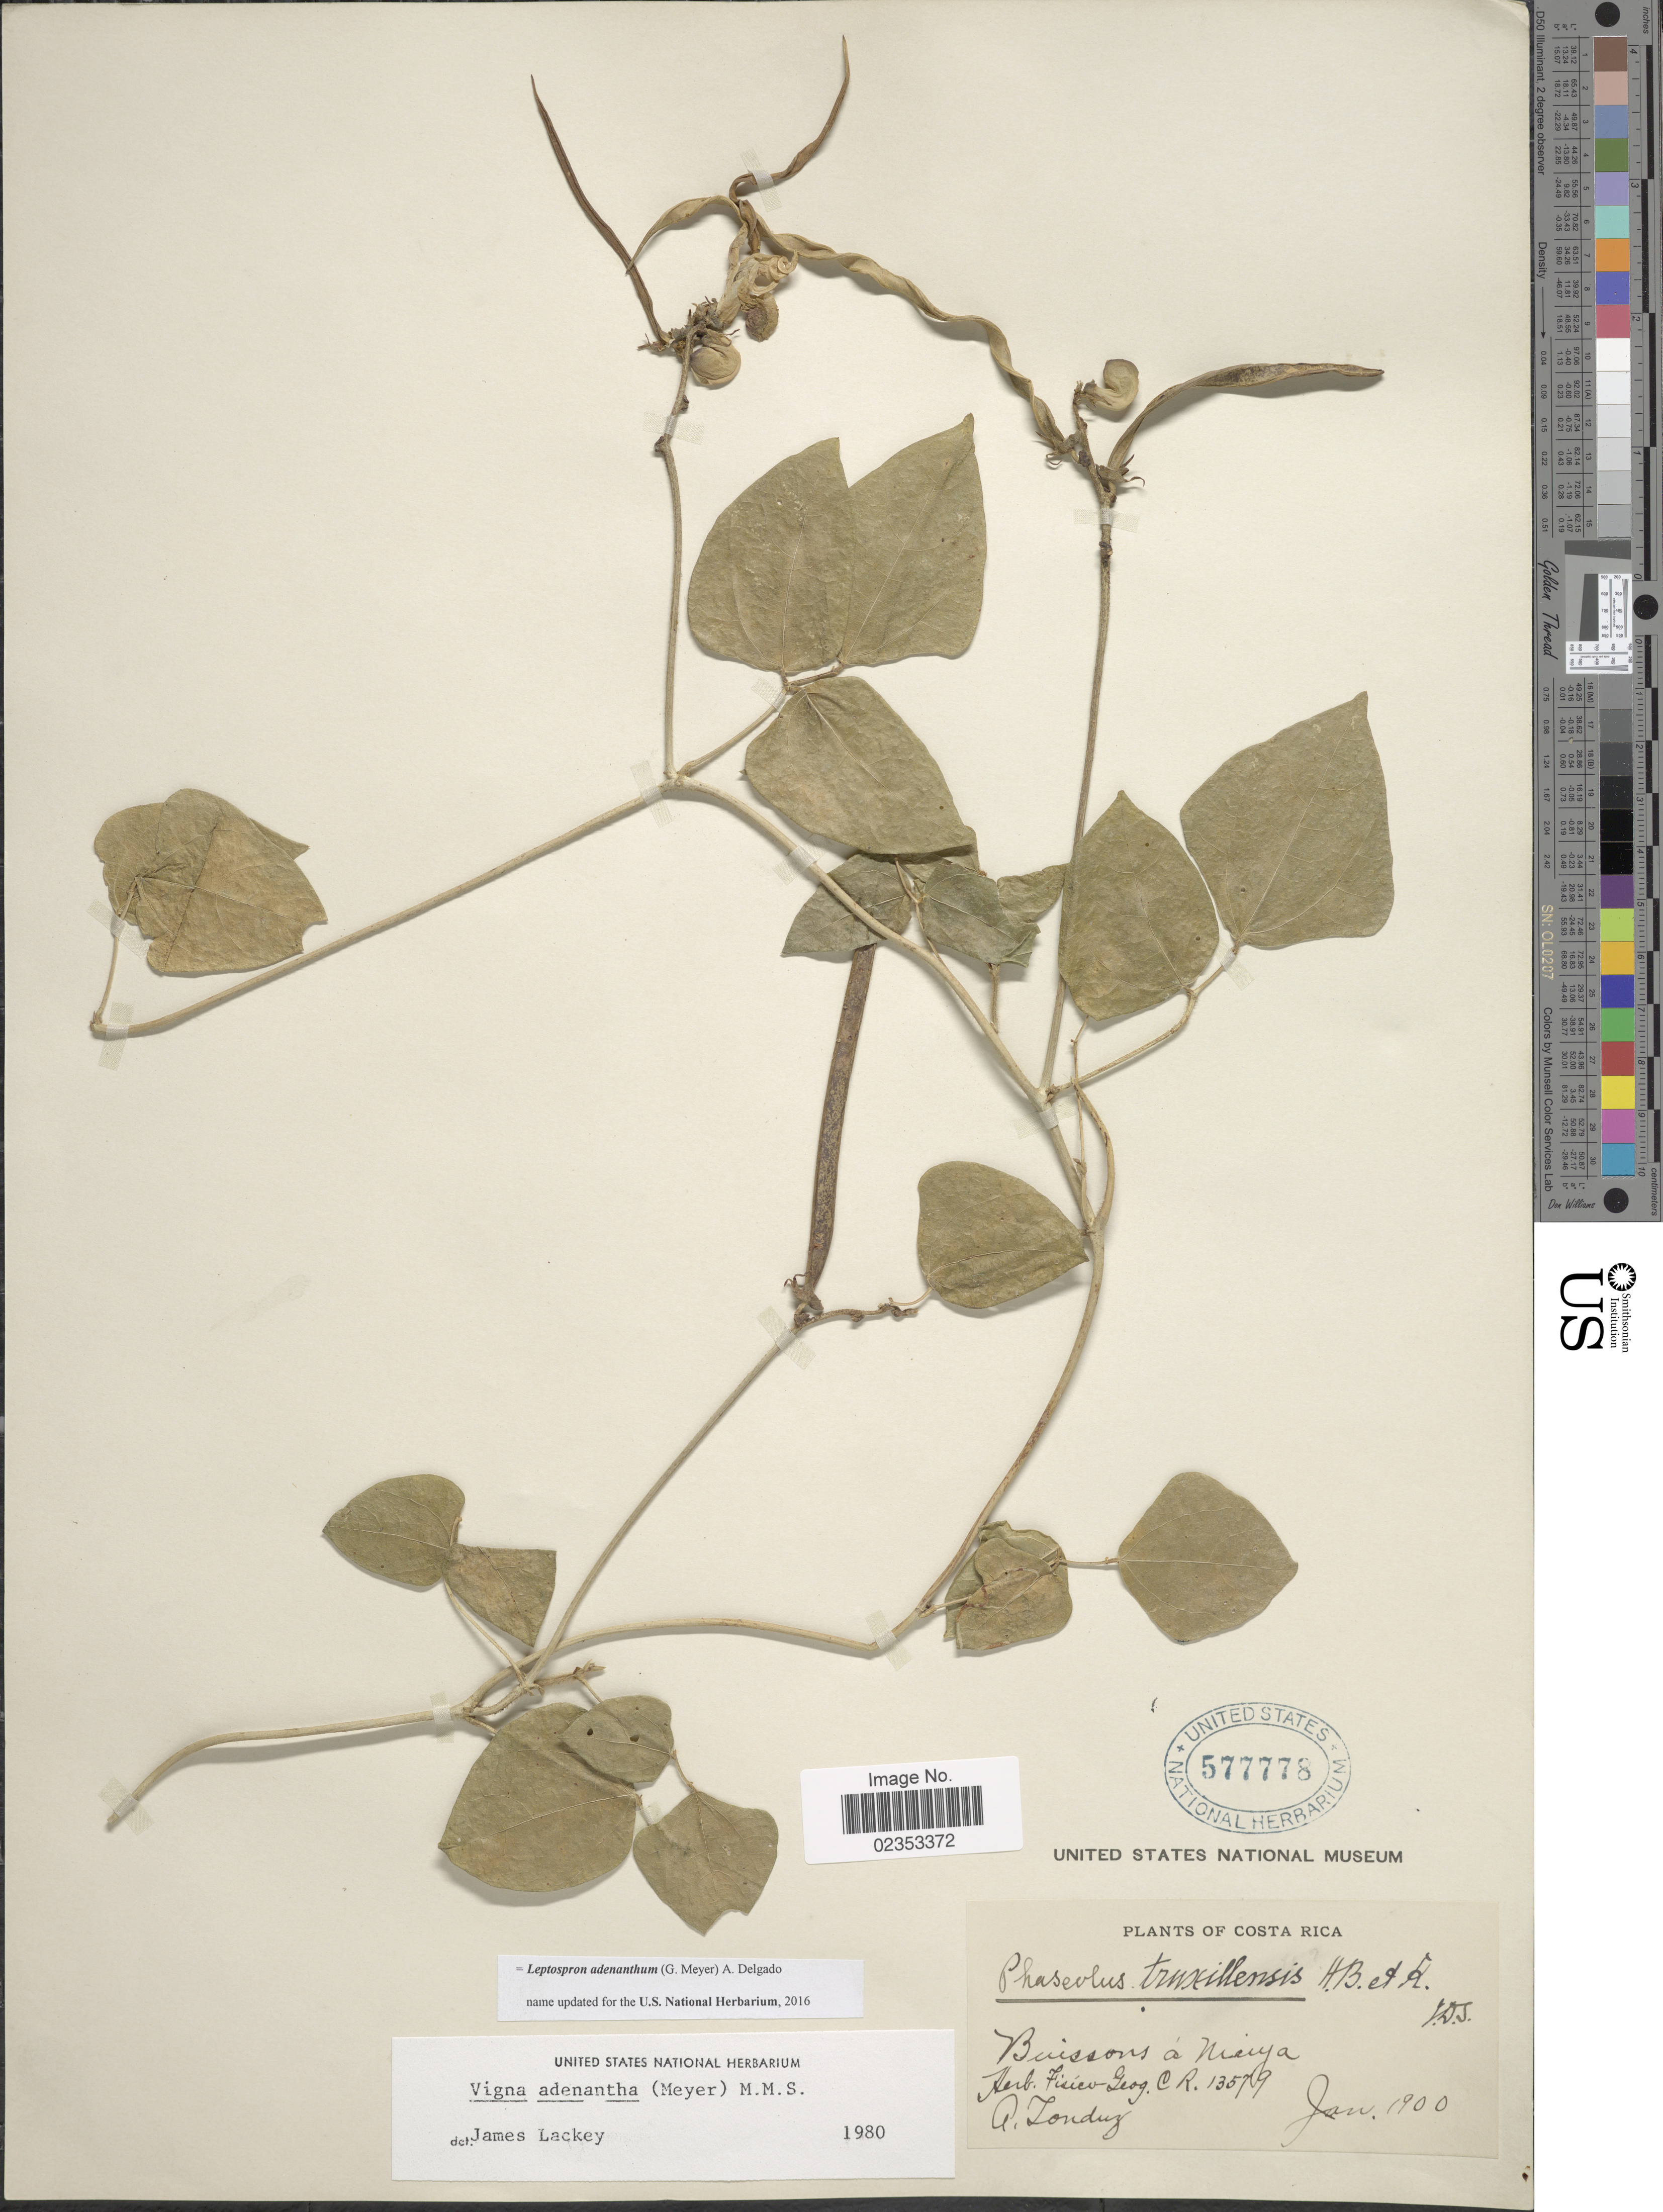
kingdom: Plantae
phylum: Tracheophyta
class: Magnoliopsida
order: Fabales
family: Fabaceae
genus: Leptospron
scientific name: Leptospron adenanthum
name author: (G. Mey.) A. Delgado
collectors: A. Tonduz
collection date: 1900-01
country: Costa Rica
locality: Buissons a Nicoya.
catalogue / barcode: US 577778